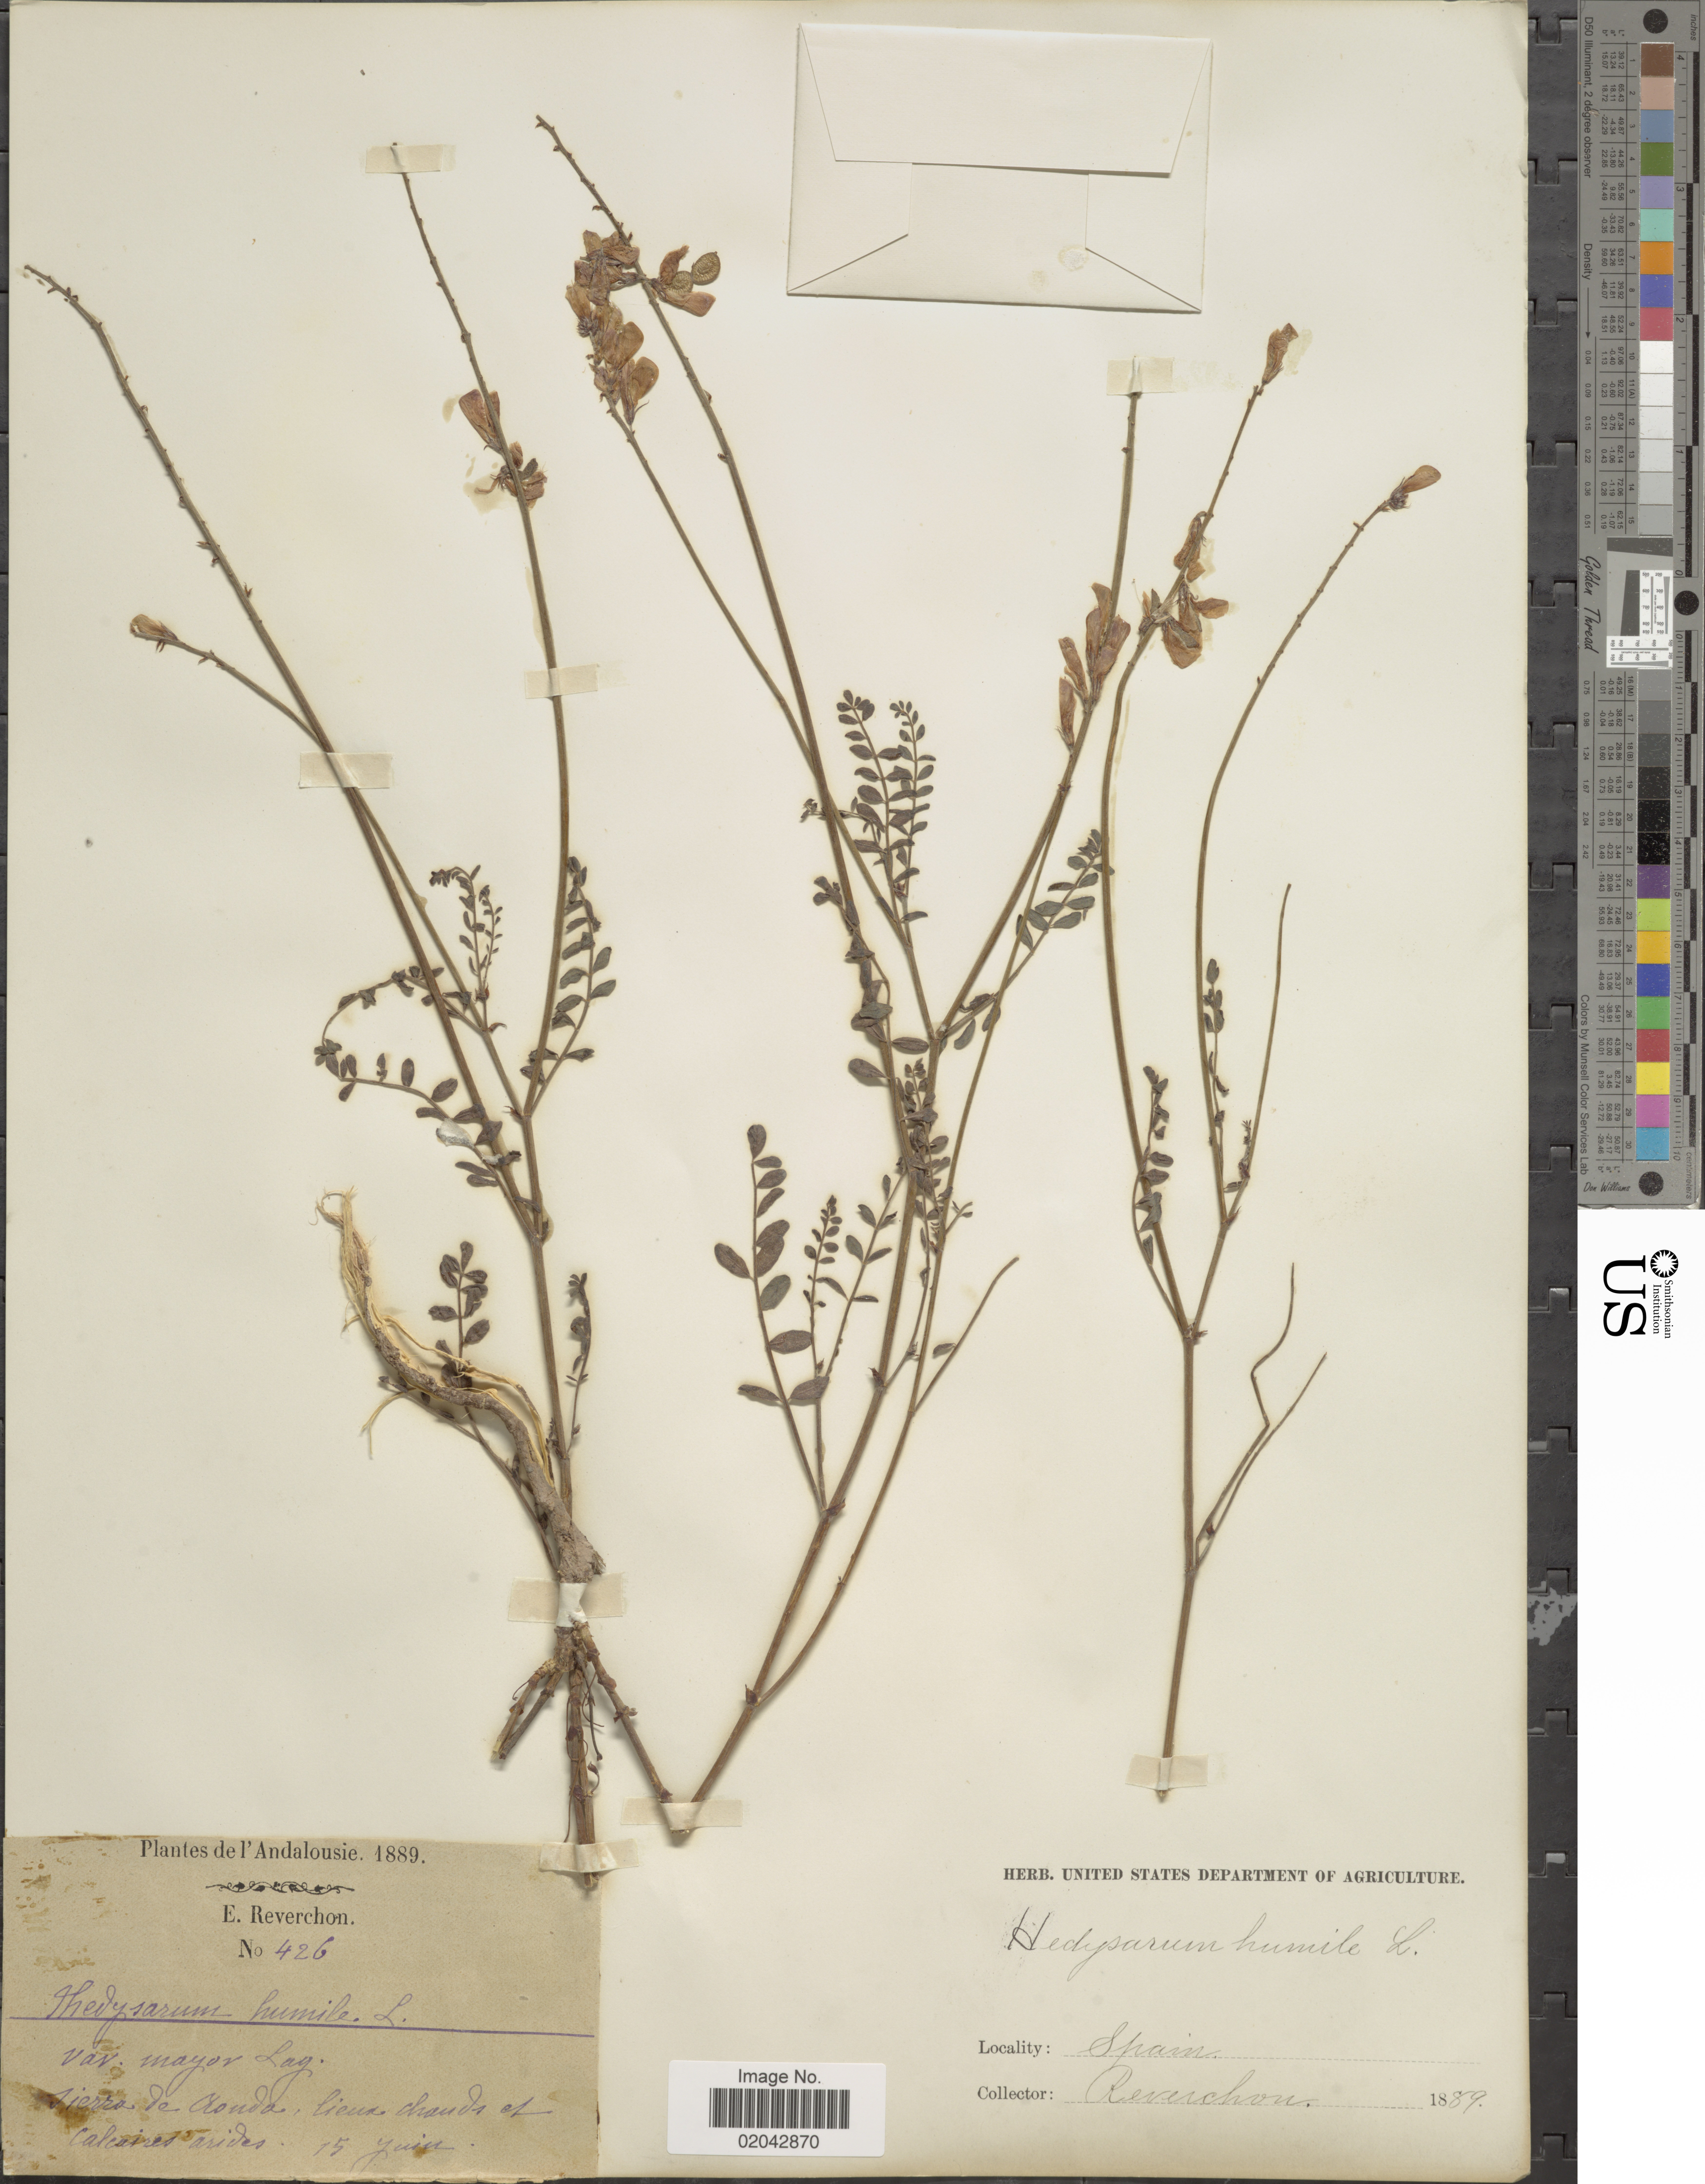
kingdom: Plantae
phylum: Tracheophyta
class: Magnoliopsida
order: Fabales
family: Fabaceae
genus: Hedysarum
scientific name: Hedysarum humile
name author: Loefl.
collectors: E. Reverchon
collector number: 426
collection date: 1889-06-15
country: Spain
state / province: Andalucia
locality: Sierra de Ronda, lieux chaudes et calcaires arides [Sierra de Ronda, hot places and dry limestone]